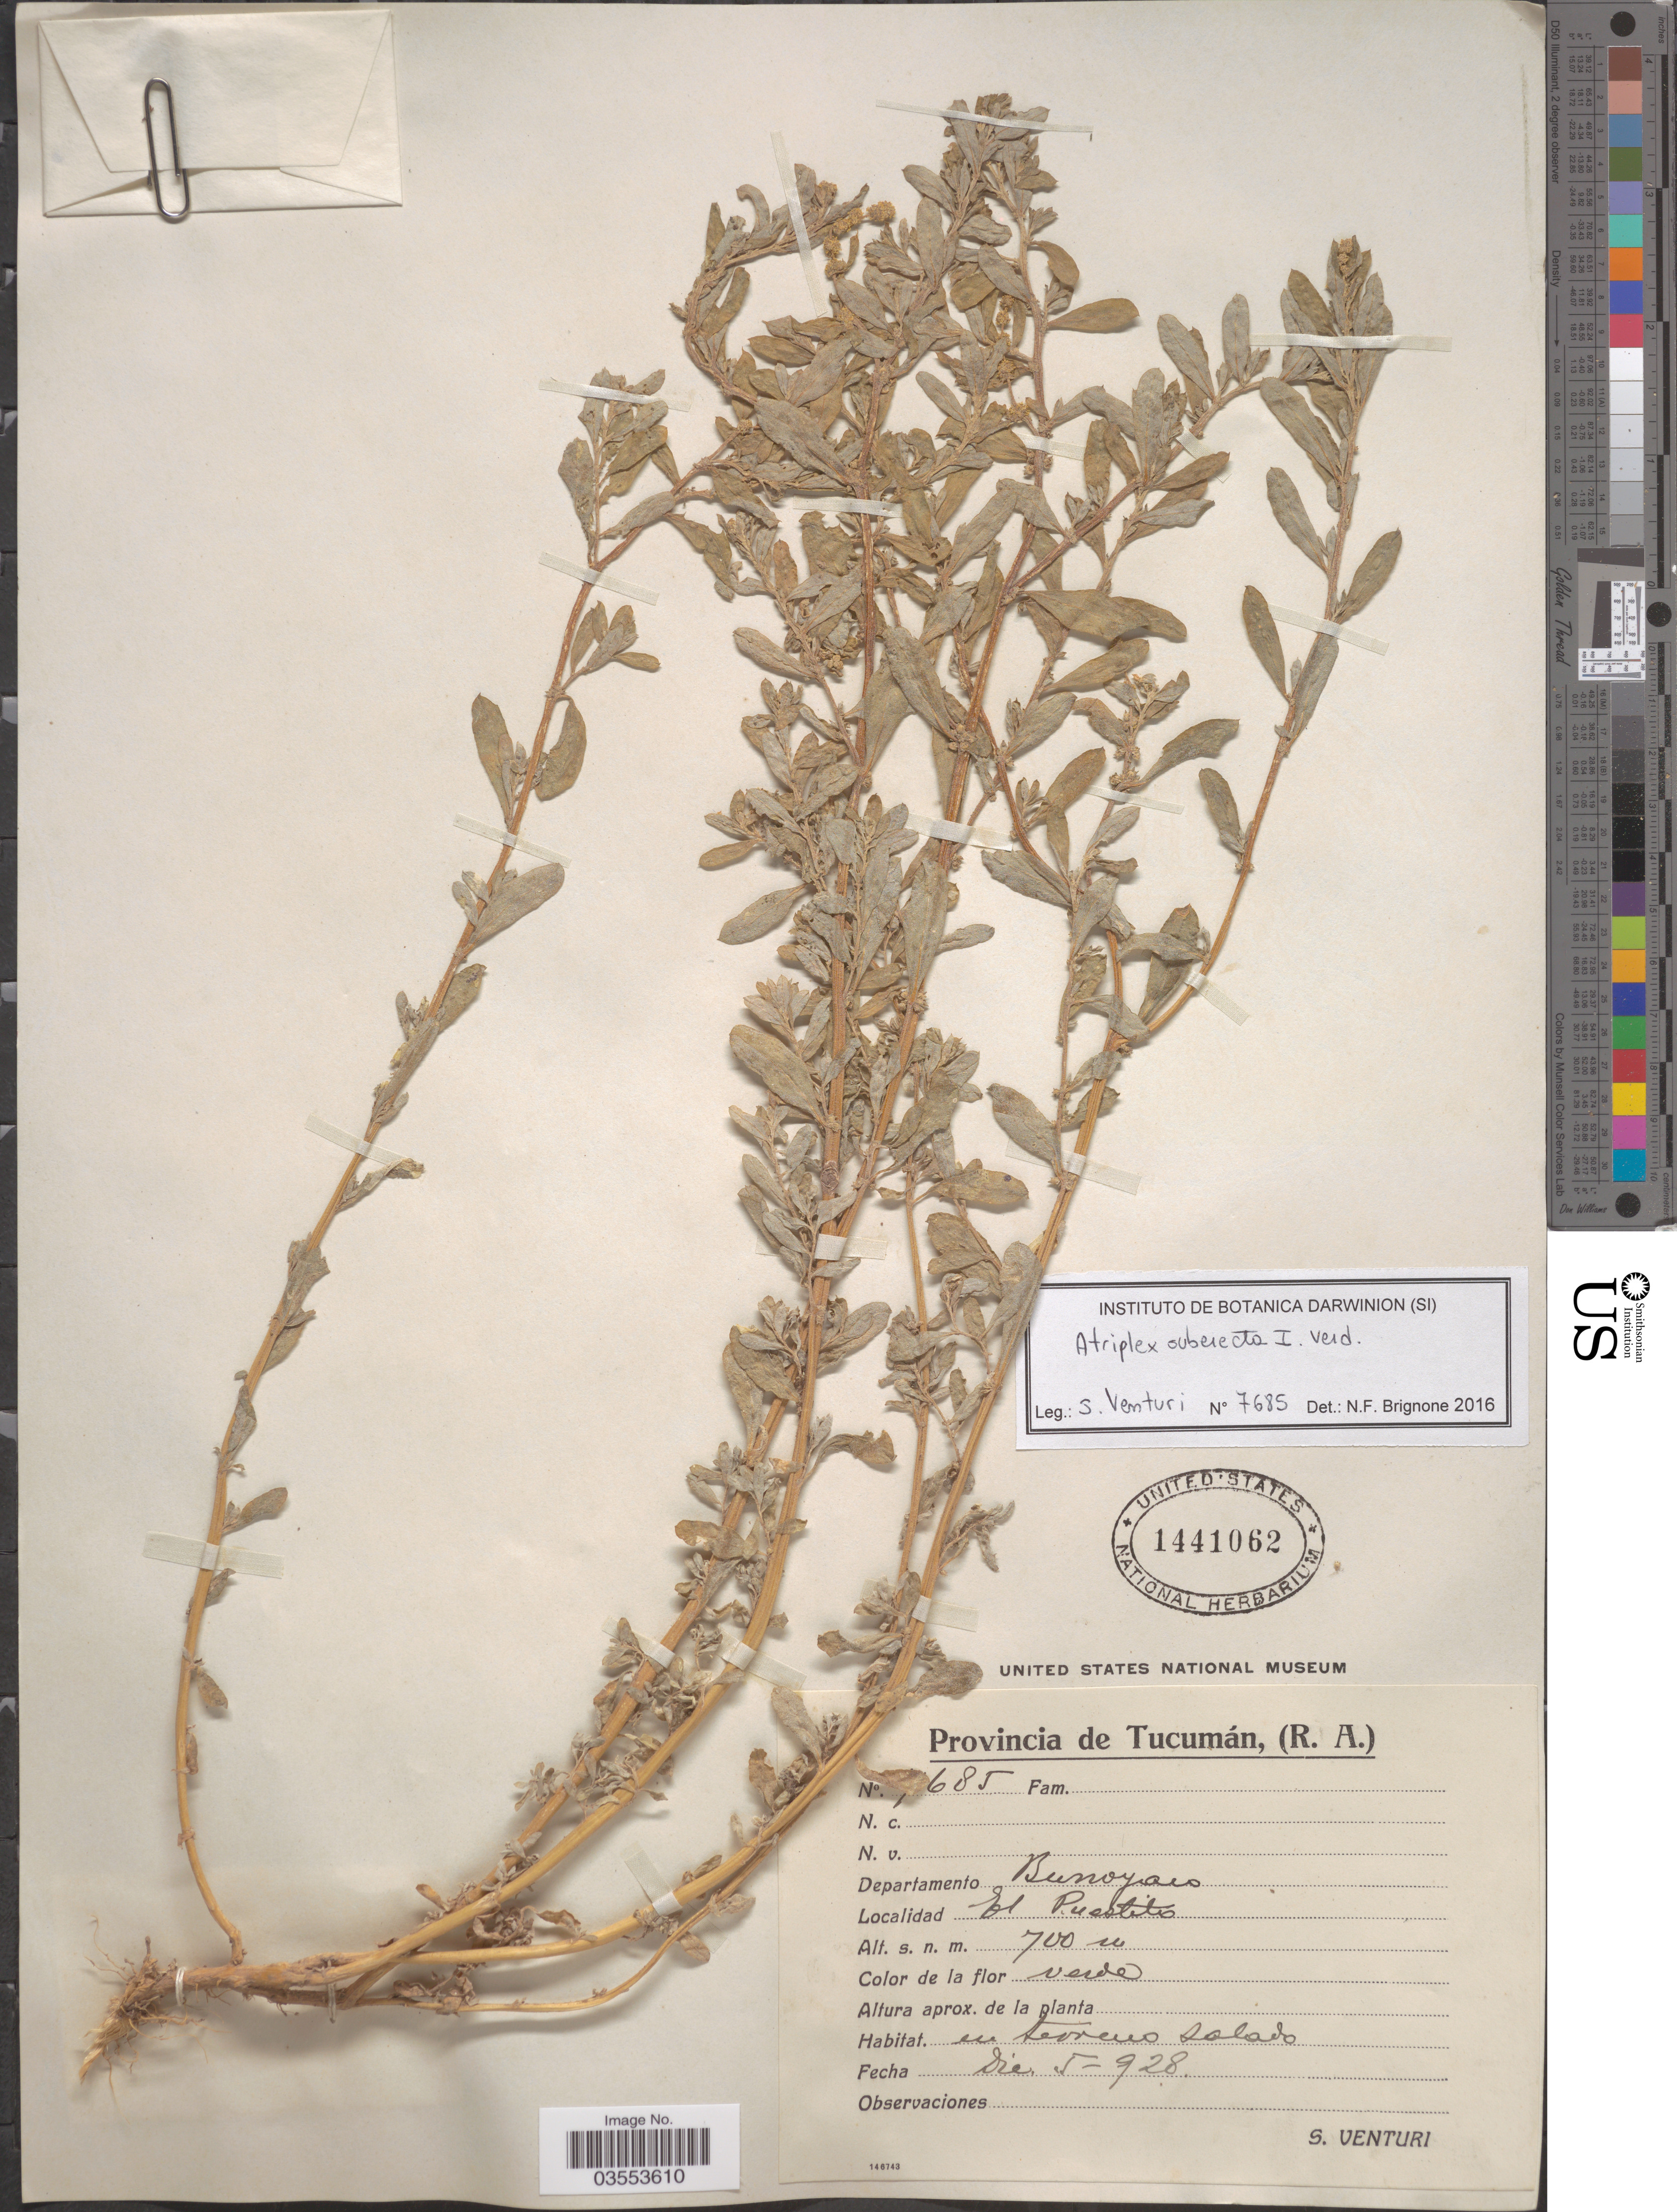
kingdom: Plantae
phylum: Tracheophyta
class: Magnoliopsida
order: Caryophyllales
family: Amaranthaceae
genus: Atriplex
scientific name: Atriplex sp.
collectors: S. Venturi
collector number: !685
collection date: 1928-12-05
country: Argentina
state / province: Tucuman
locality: Departamento Burroyaco. El Puestito.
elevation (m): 700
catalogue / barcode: US 1441062